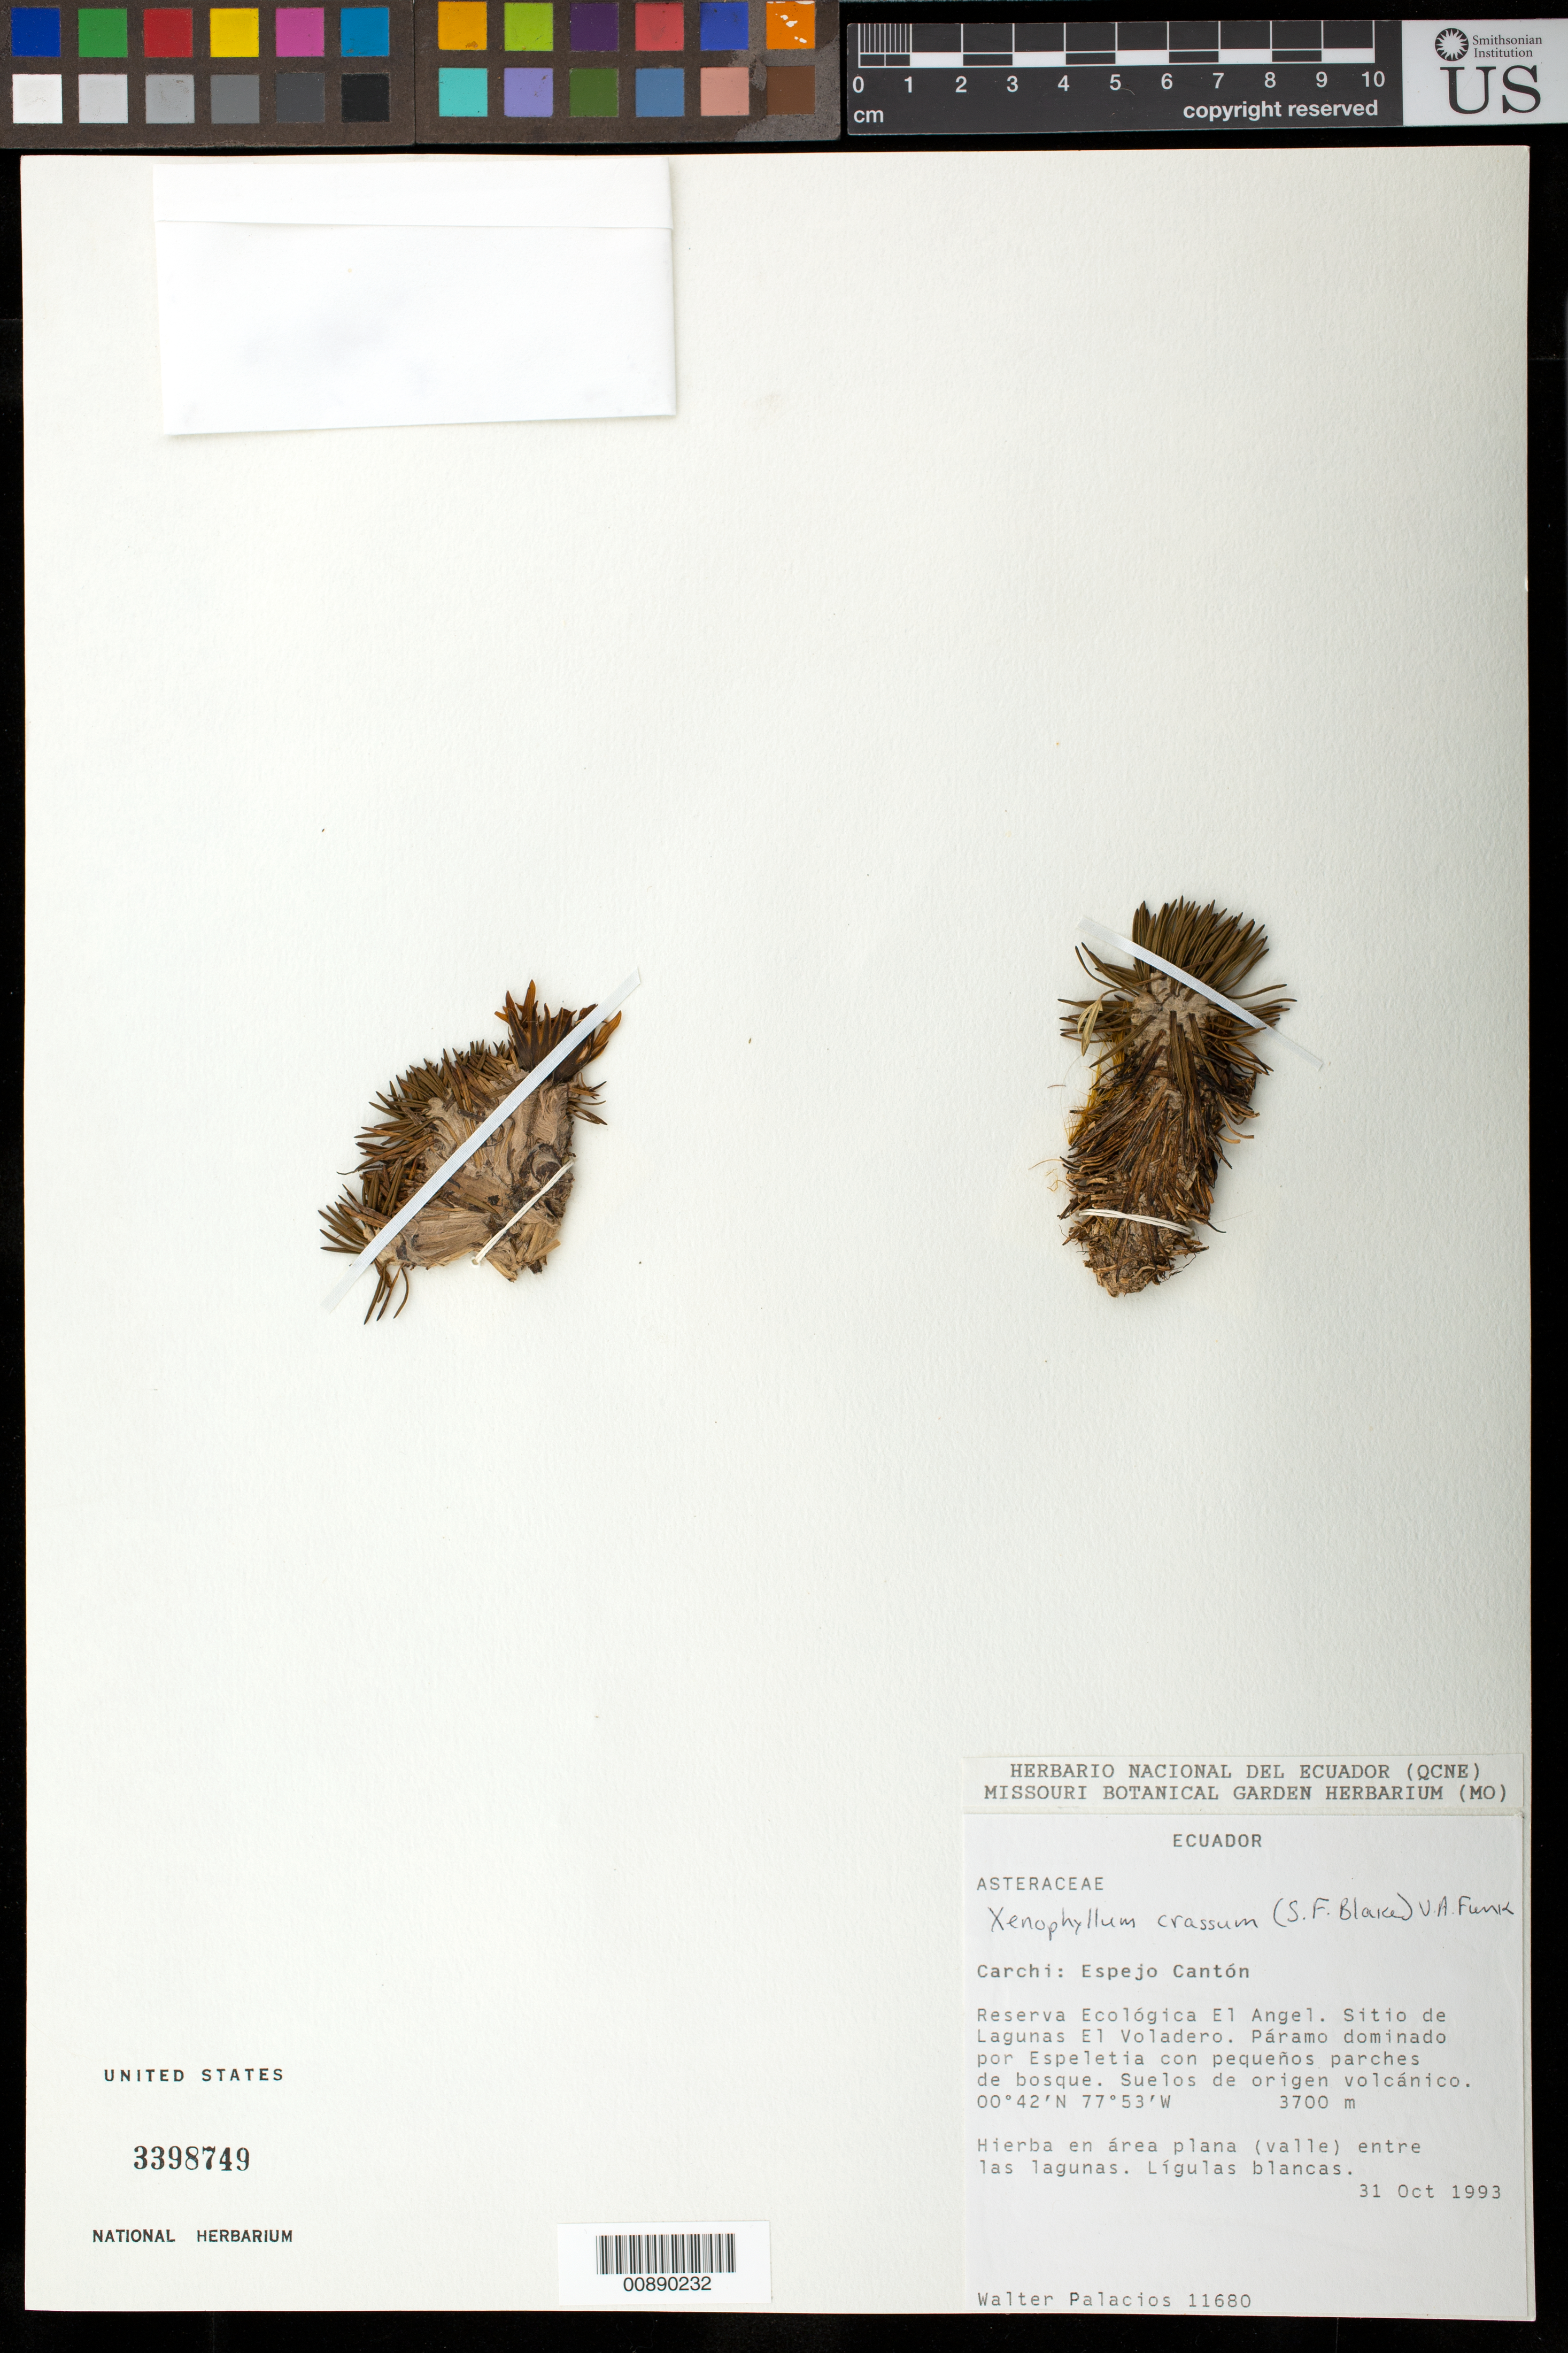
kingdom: Plantae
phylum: Tracheophyta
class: Magnoliopsida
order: Asterales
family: Asteraceae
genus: Xenophyllum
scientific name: Xenophyllum crassum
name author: (S.F. Blake) V.A. Funk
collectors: W. Palacios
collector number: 11680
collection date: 1993-10-31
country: Ecuador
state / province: Carchi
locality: Espejo, Reserva Ecologica El Angel, Sitio de Lagunas El Voladero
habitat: Espeletia con pequenos parches de bosque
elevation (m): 3700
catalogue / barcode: US 3398749